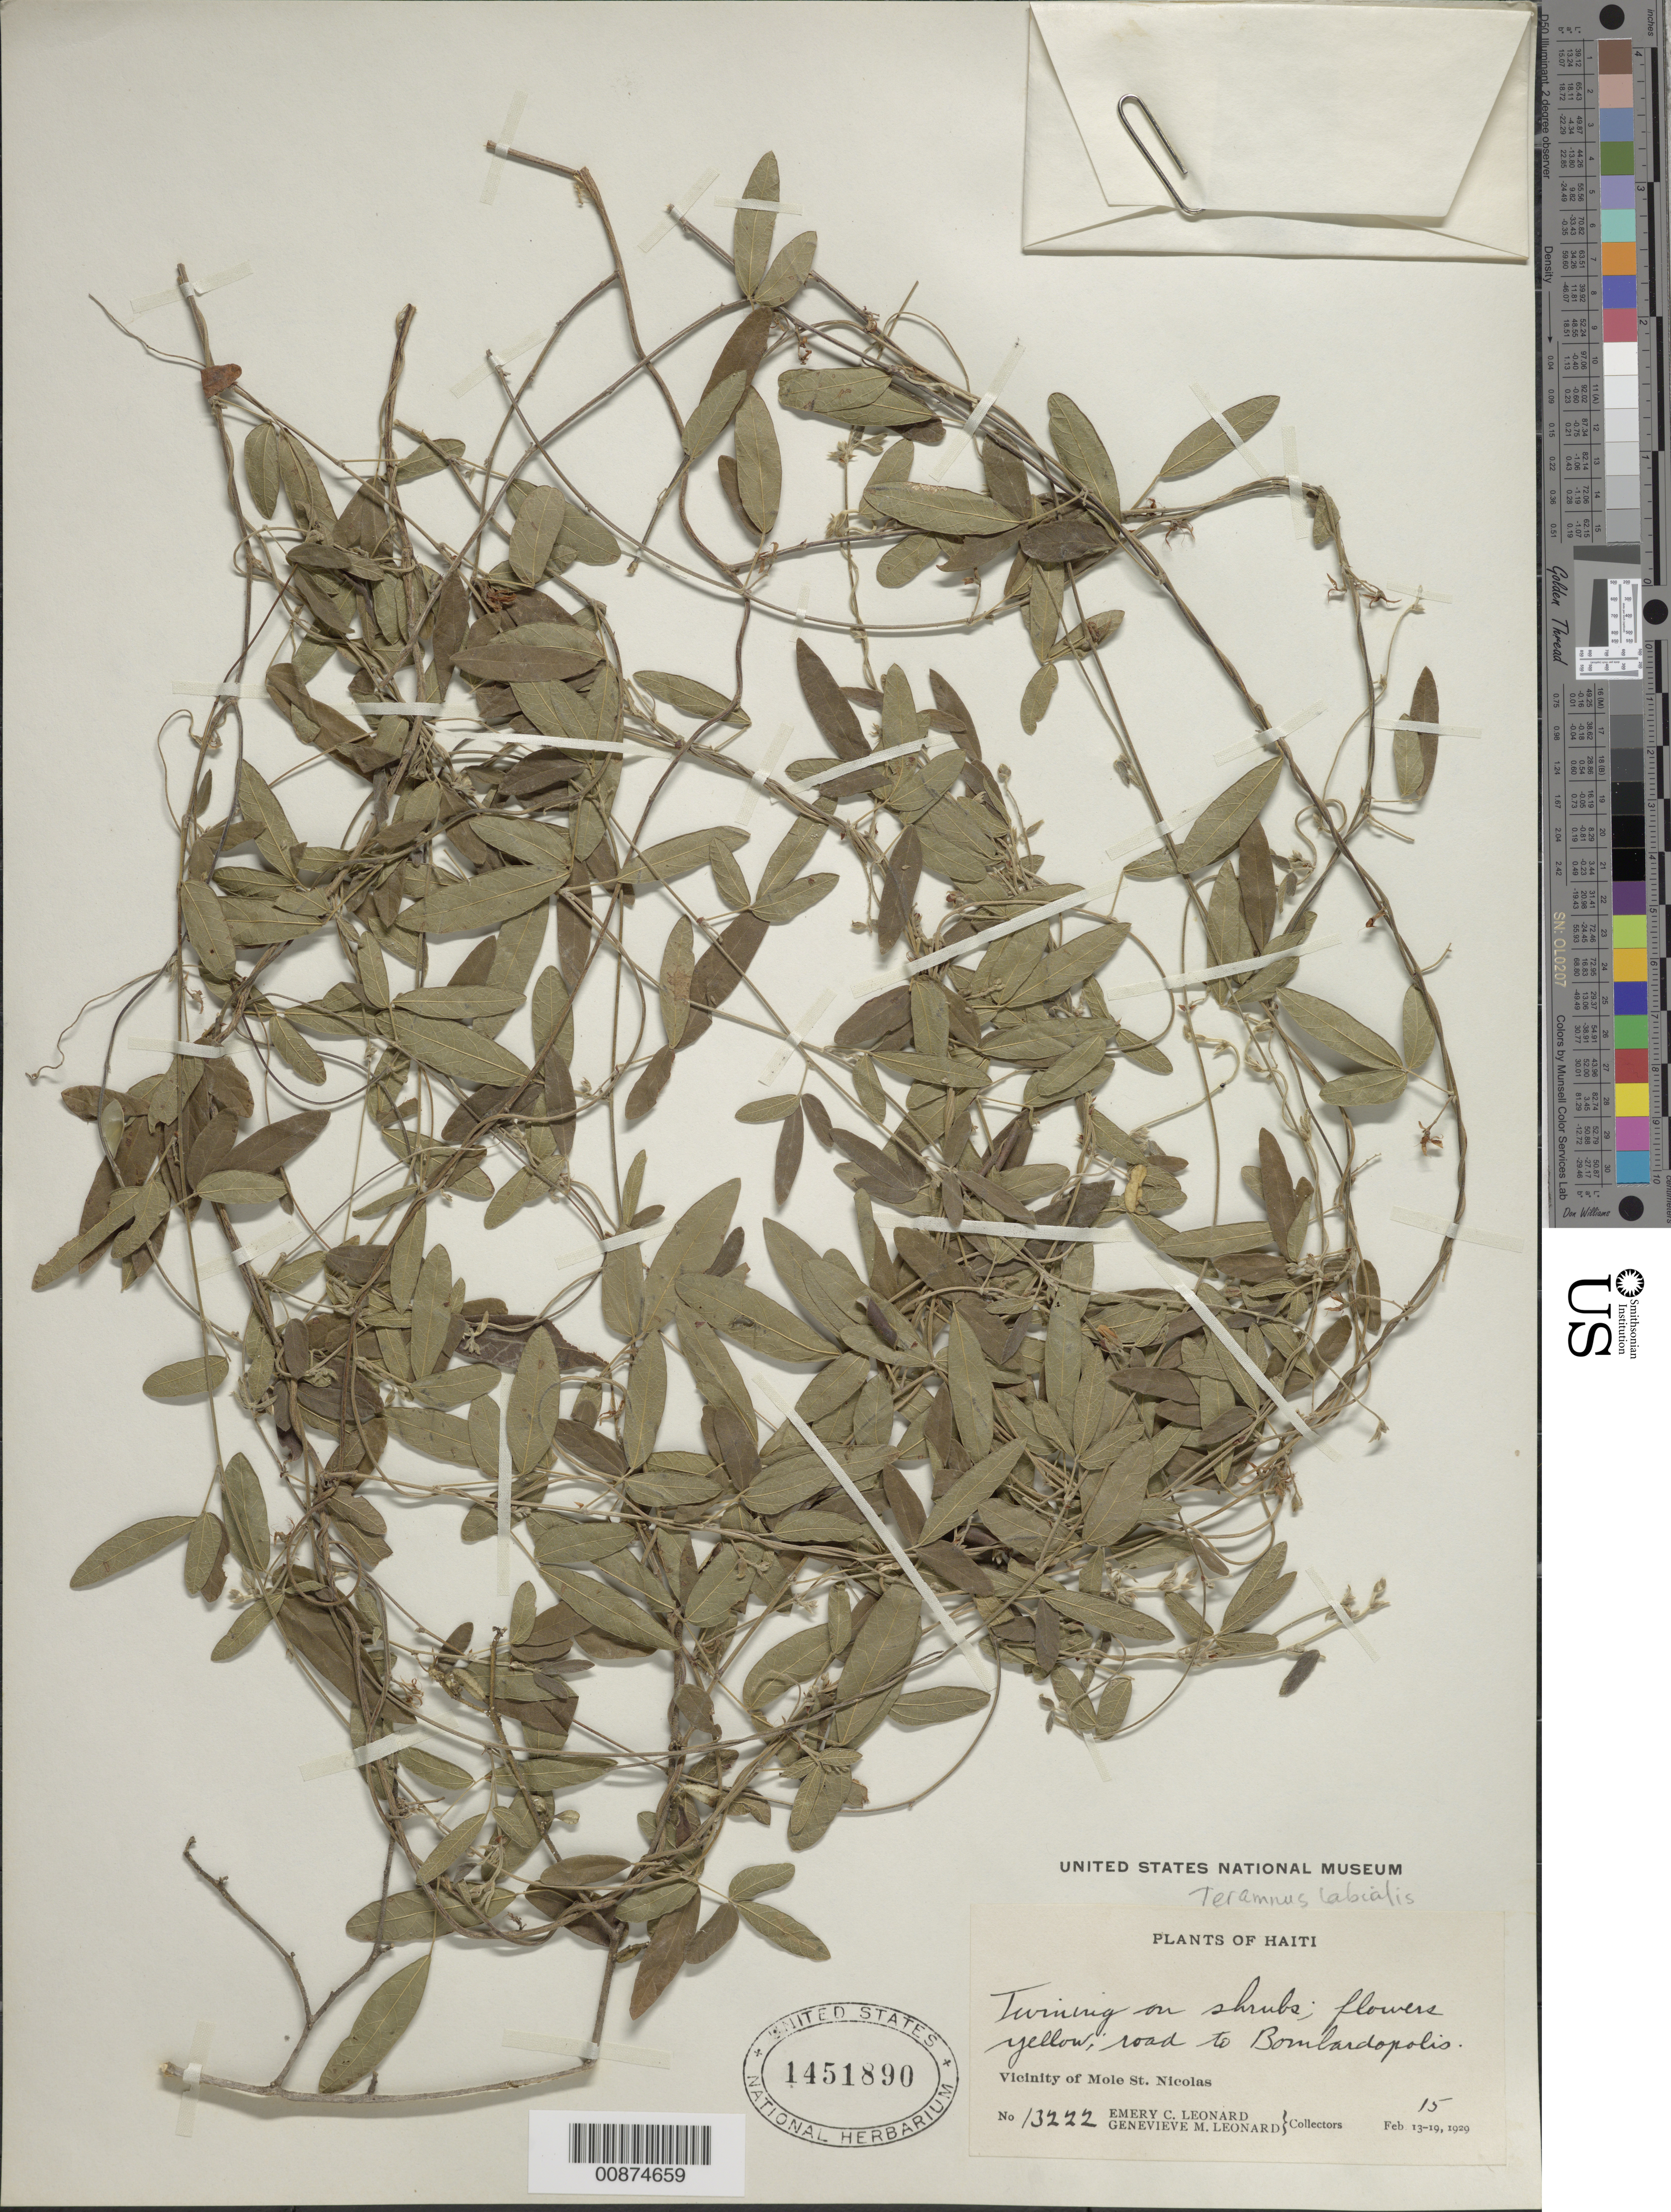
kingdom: Plantae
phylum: Tracheophyta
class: Magnoliopsida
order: Fabales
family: Fabaceae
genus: Teramnus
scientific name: Teramnus labialis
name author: (L. f.) Spreng.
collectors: E. C. Leonard & G. M. Leonard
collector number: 13222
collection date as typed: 15 Feb 1929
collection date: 1929-02-15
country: Haiti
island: Hispaniola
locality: Vicinity of Mole St. Nicolas. Road to Bombardopolis.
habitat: Twining on shrubs.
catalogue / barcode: US 1451890